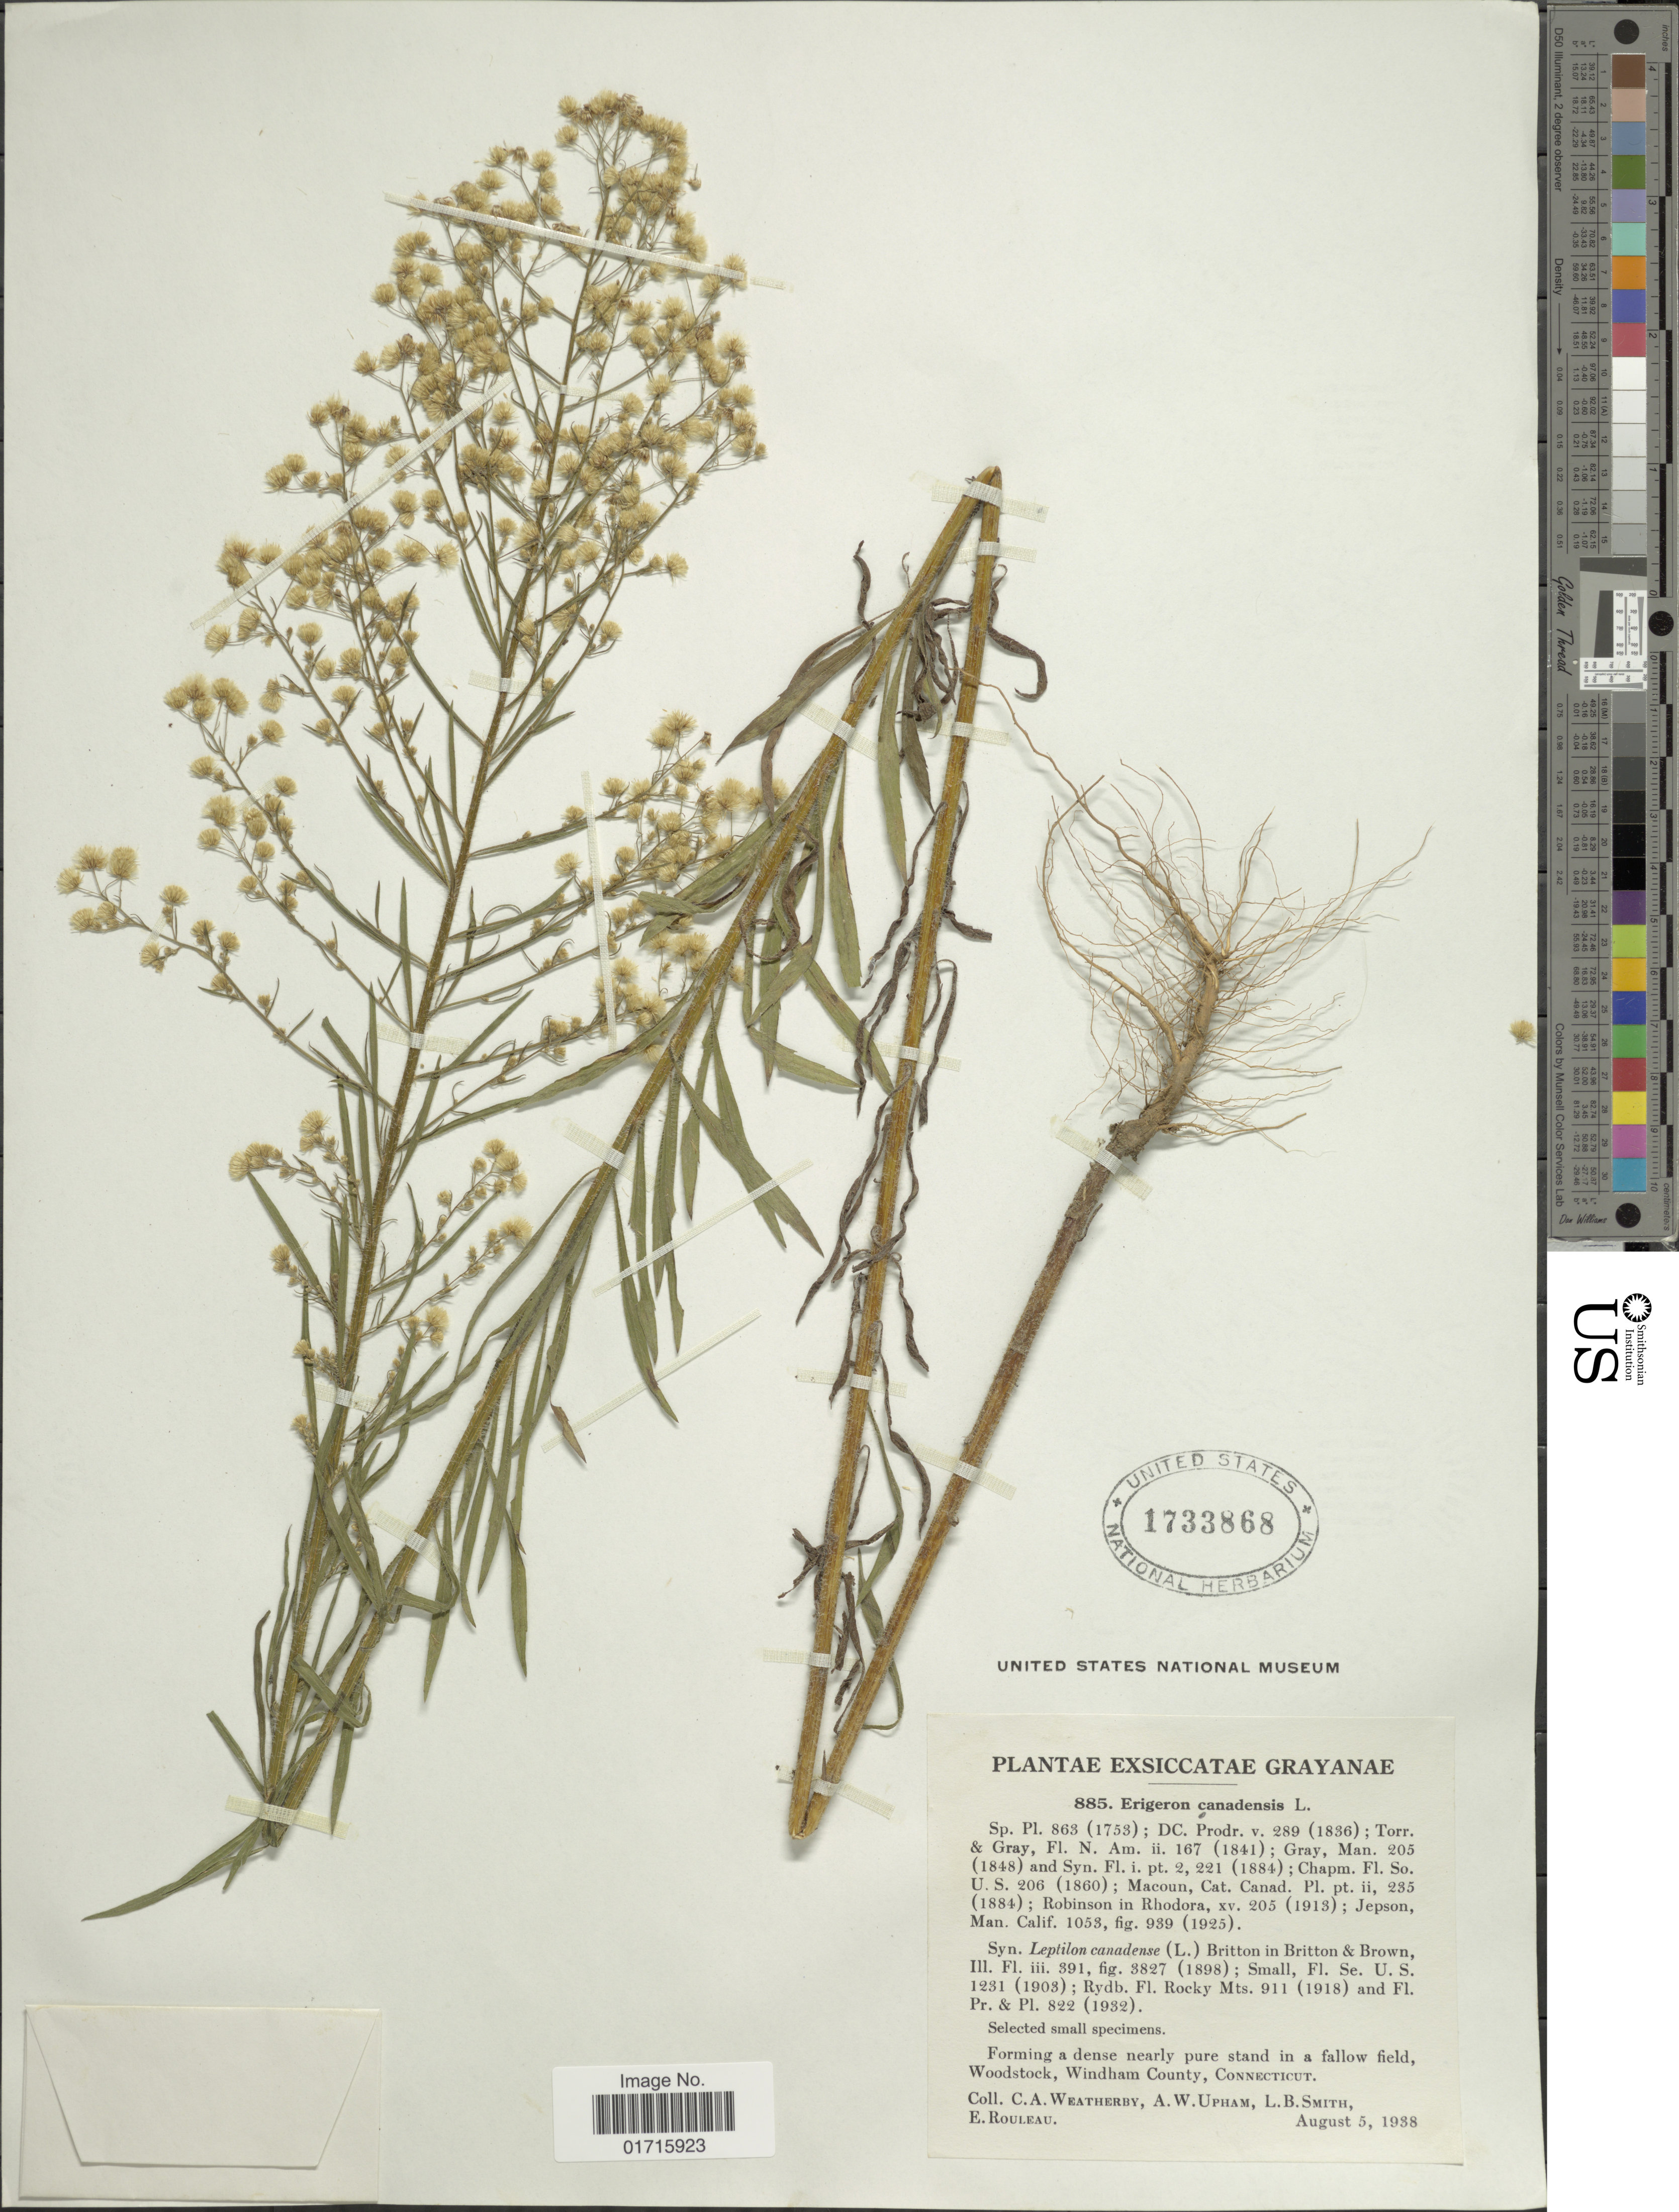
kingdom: Plantae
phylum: Tracheophyta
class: Magnoliopsida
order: Asterales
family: Asteraceae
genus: Conyza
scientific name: Conyza canadensis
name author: (L.) Cronq.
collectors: C. A. Weatherby, A. Upham, L. Smith & E. Rouleau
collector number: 885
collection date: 1938-08-05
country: United States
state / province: Connecticut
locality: Forming dense nearly pure stand in a fallow field, Woodstock, Windham County, Connecticut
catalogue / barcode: US 1733868